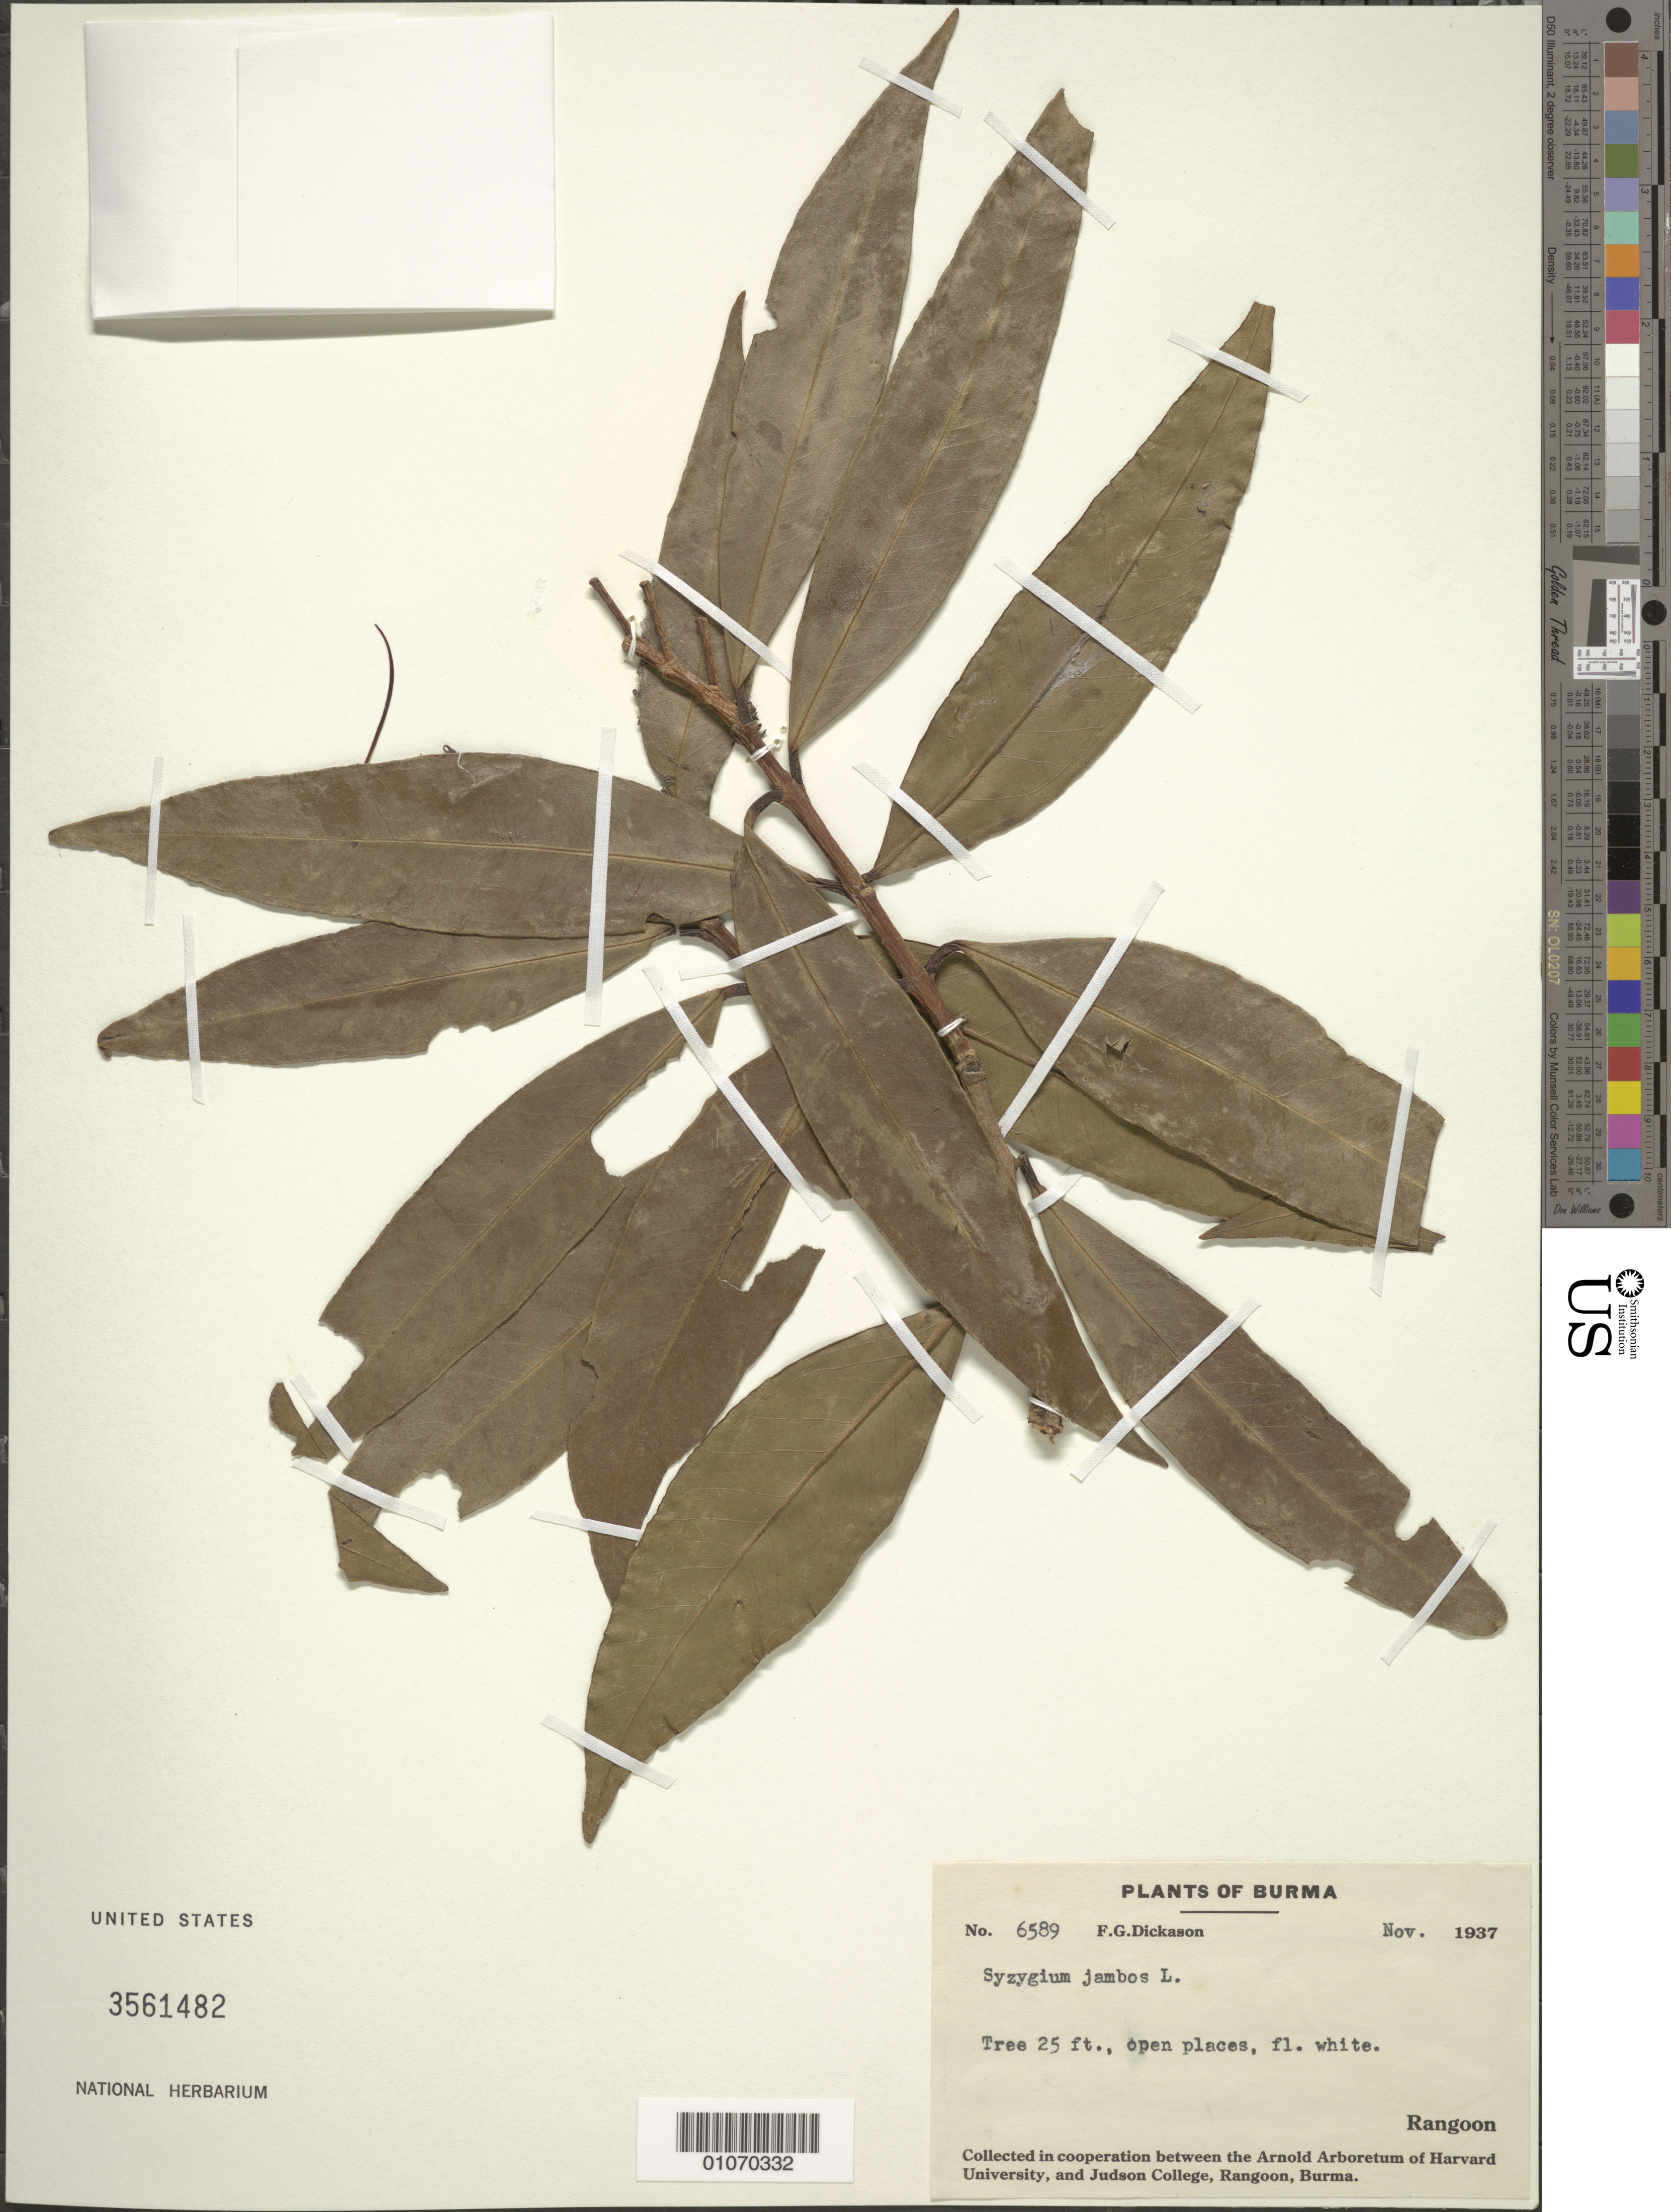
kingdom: Plantae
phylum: Tracheophyta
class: Magnoliopsida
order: Myrtales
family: Myrtaceae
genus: Syzygium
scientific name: Syzygium jambos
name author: (L.) Alston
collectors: F. Dickason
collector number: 6589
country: Myanmar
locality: Rangoon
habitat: open places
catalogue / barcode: US 3561482